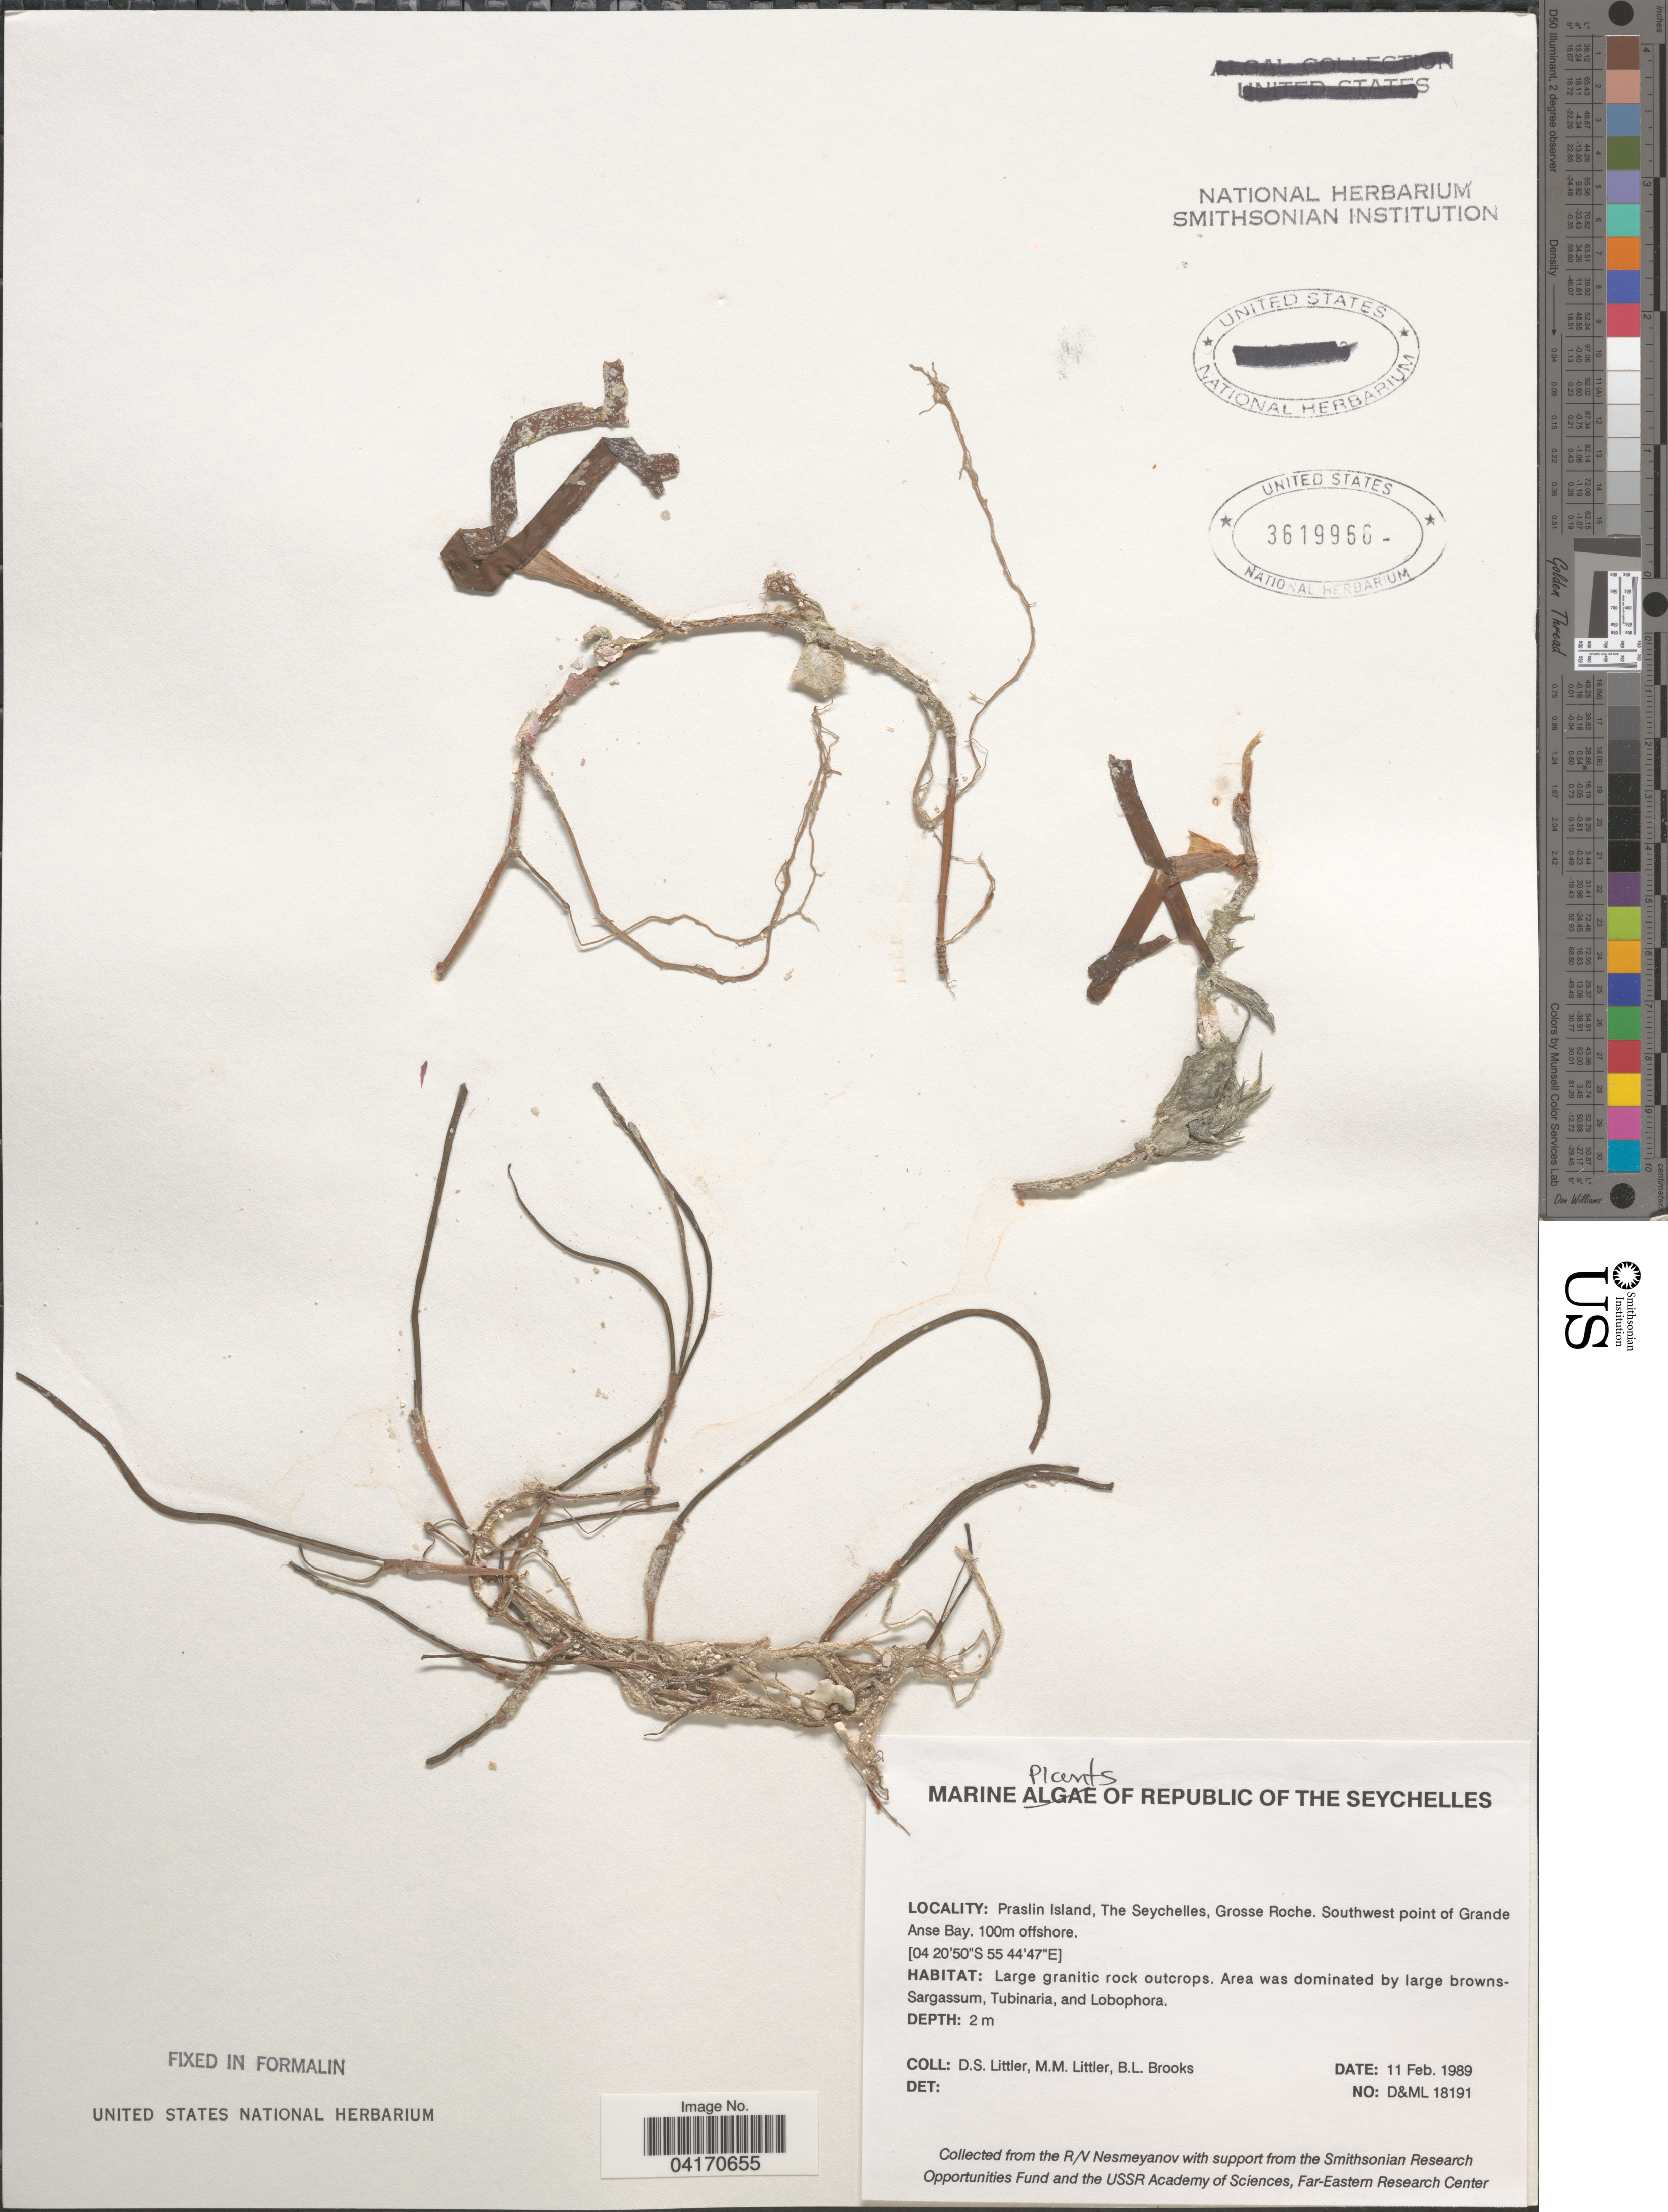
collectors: D. S. Littler & B. Brooks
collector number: D&ML 18191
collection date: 1989-02-11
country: Seychelles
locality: Republic of the Seychelles. Praslin Island, The Seychelles, Grosse Roche. Southwest point of Grande Anse Bay.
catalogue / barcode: US 3619960